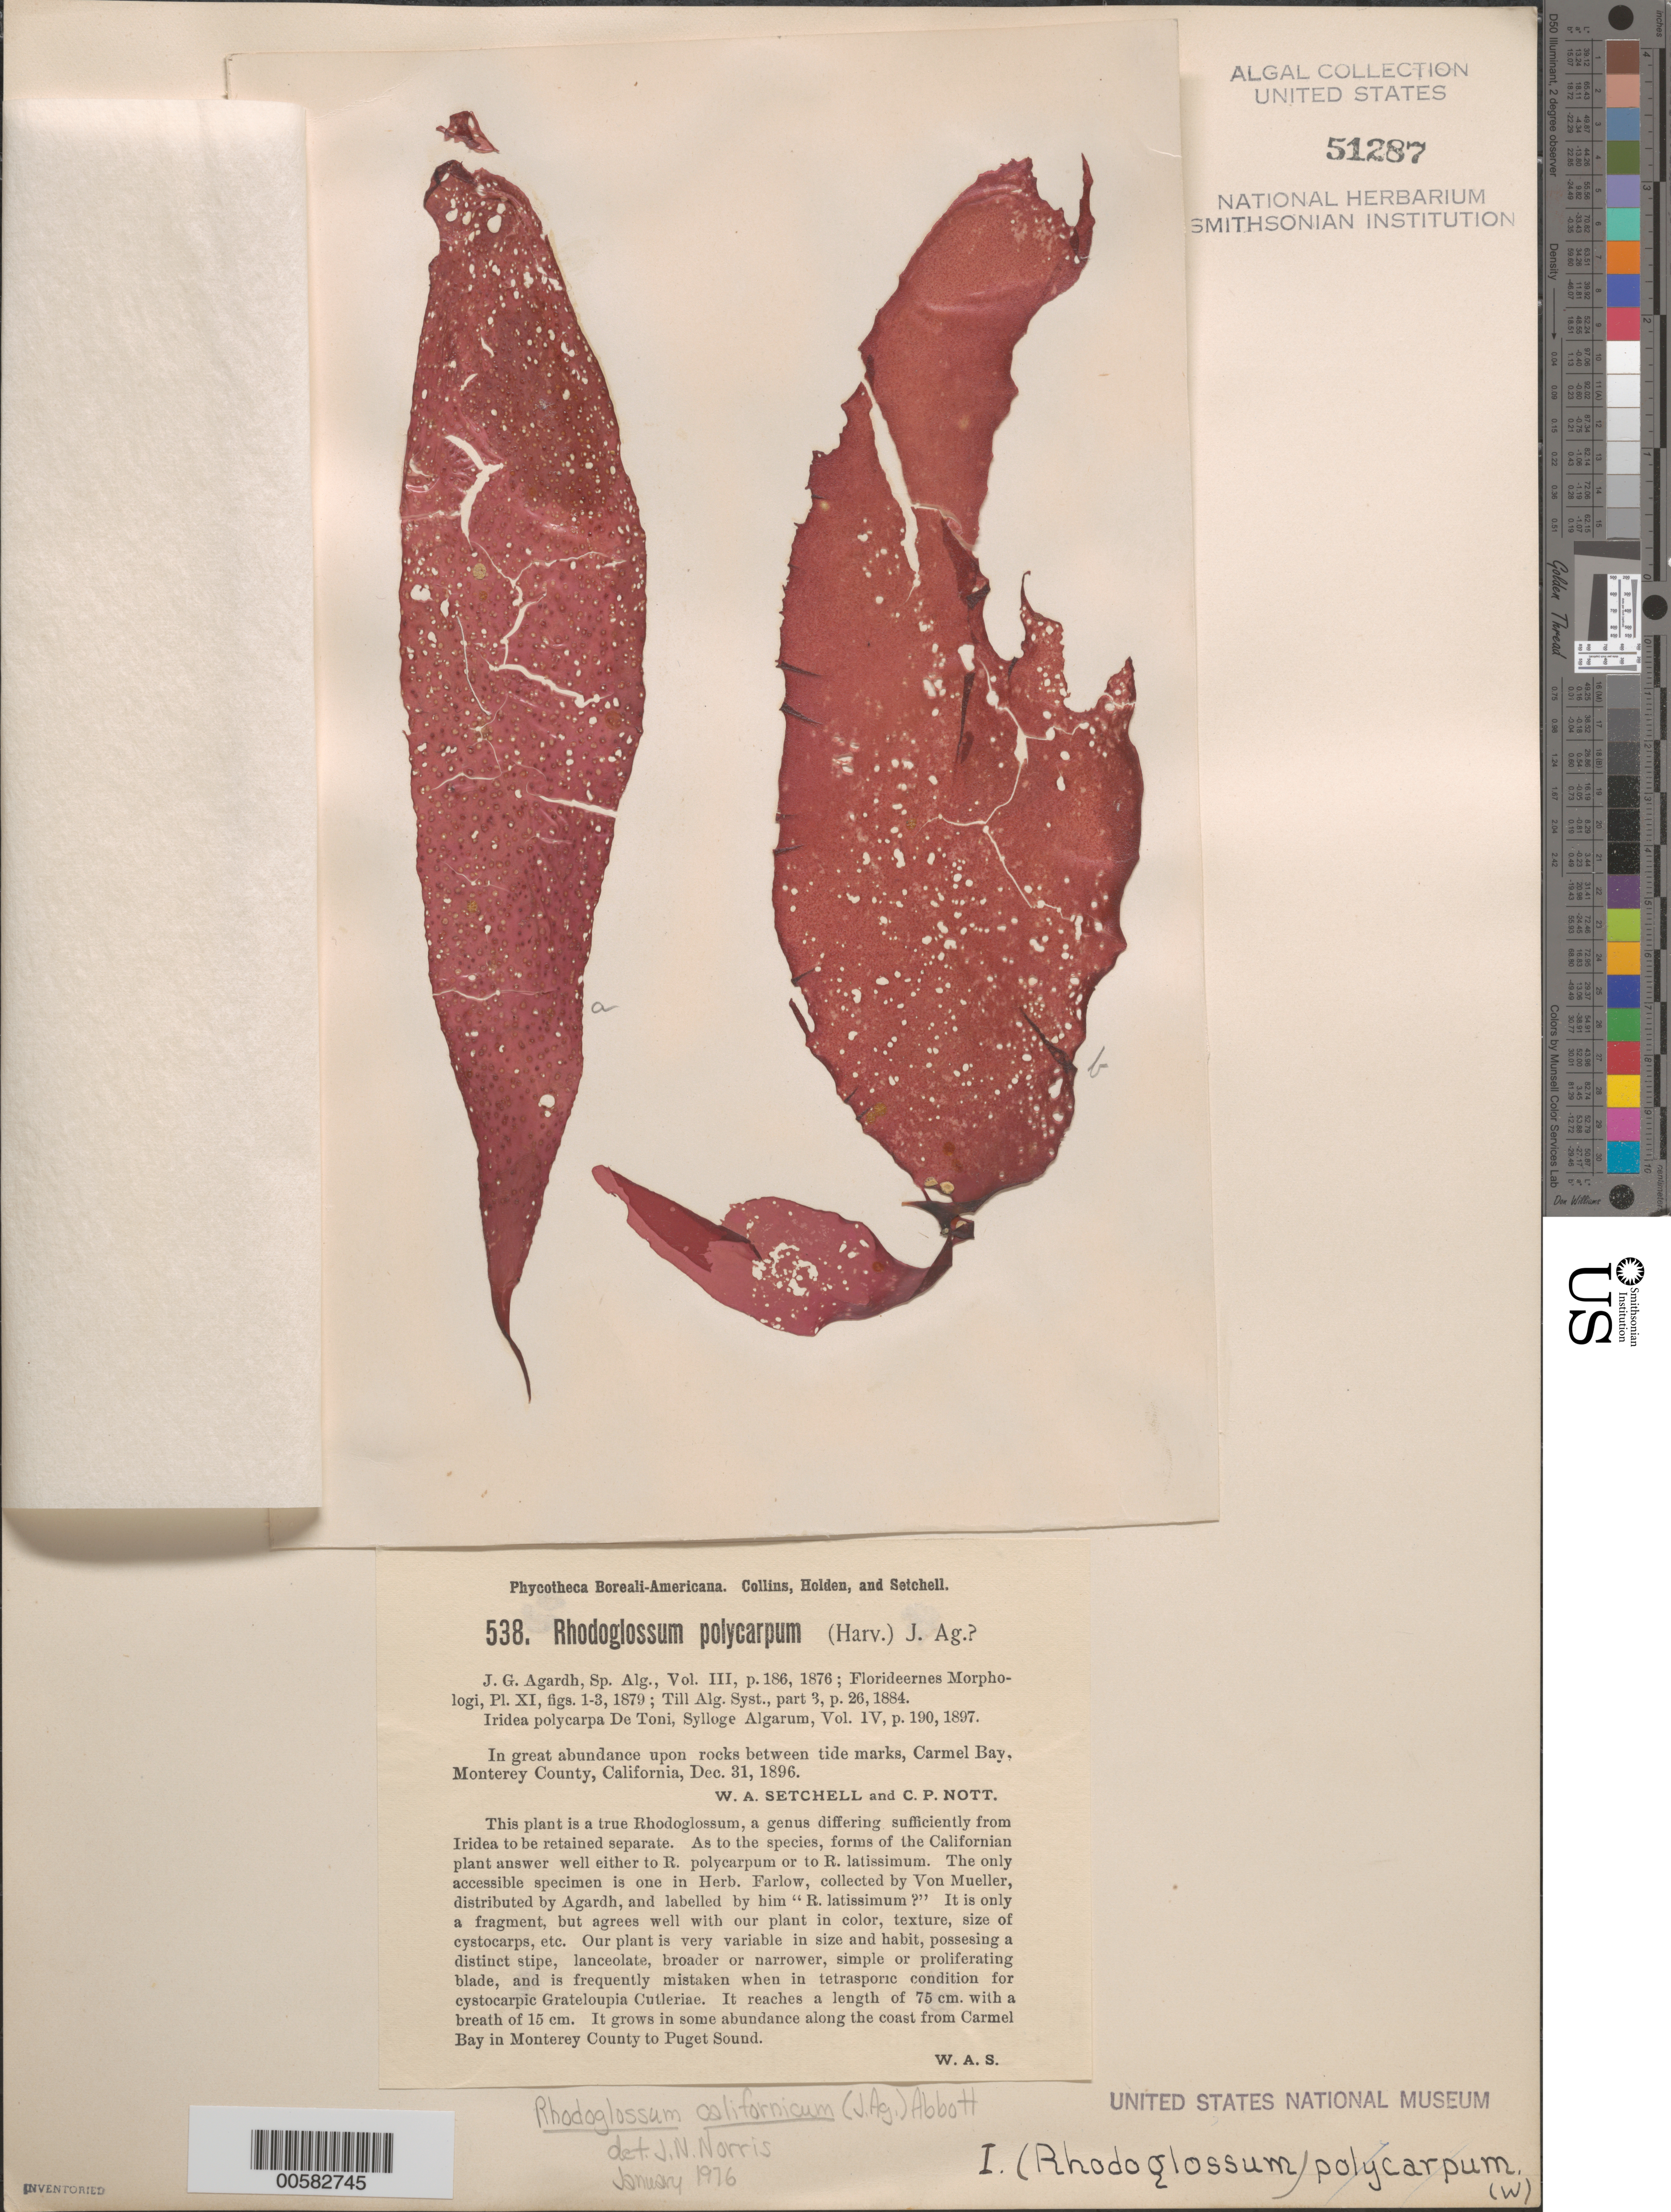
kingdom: Plantae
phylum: Rhodophyta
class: Florideophyceae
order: Gigartinales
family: Gigartinaceae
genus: Mazzaella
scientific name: Mazzaella californica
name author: (J. Agardh) G. De Toni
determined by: Algae name updating Project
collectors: W. Setchell & C. Nott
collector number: PB-A 538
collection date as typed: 31 Dec 1896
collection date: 1896-12-31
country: United States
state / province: California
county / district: Monterey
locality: Carmel Bay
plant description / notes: Collins, Holden & Setchell, Phycotheca Boreali-Americana, as Rhodoglossum polycarpum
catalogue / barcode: US 51287